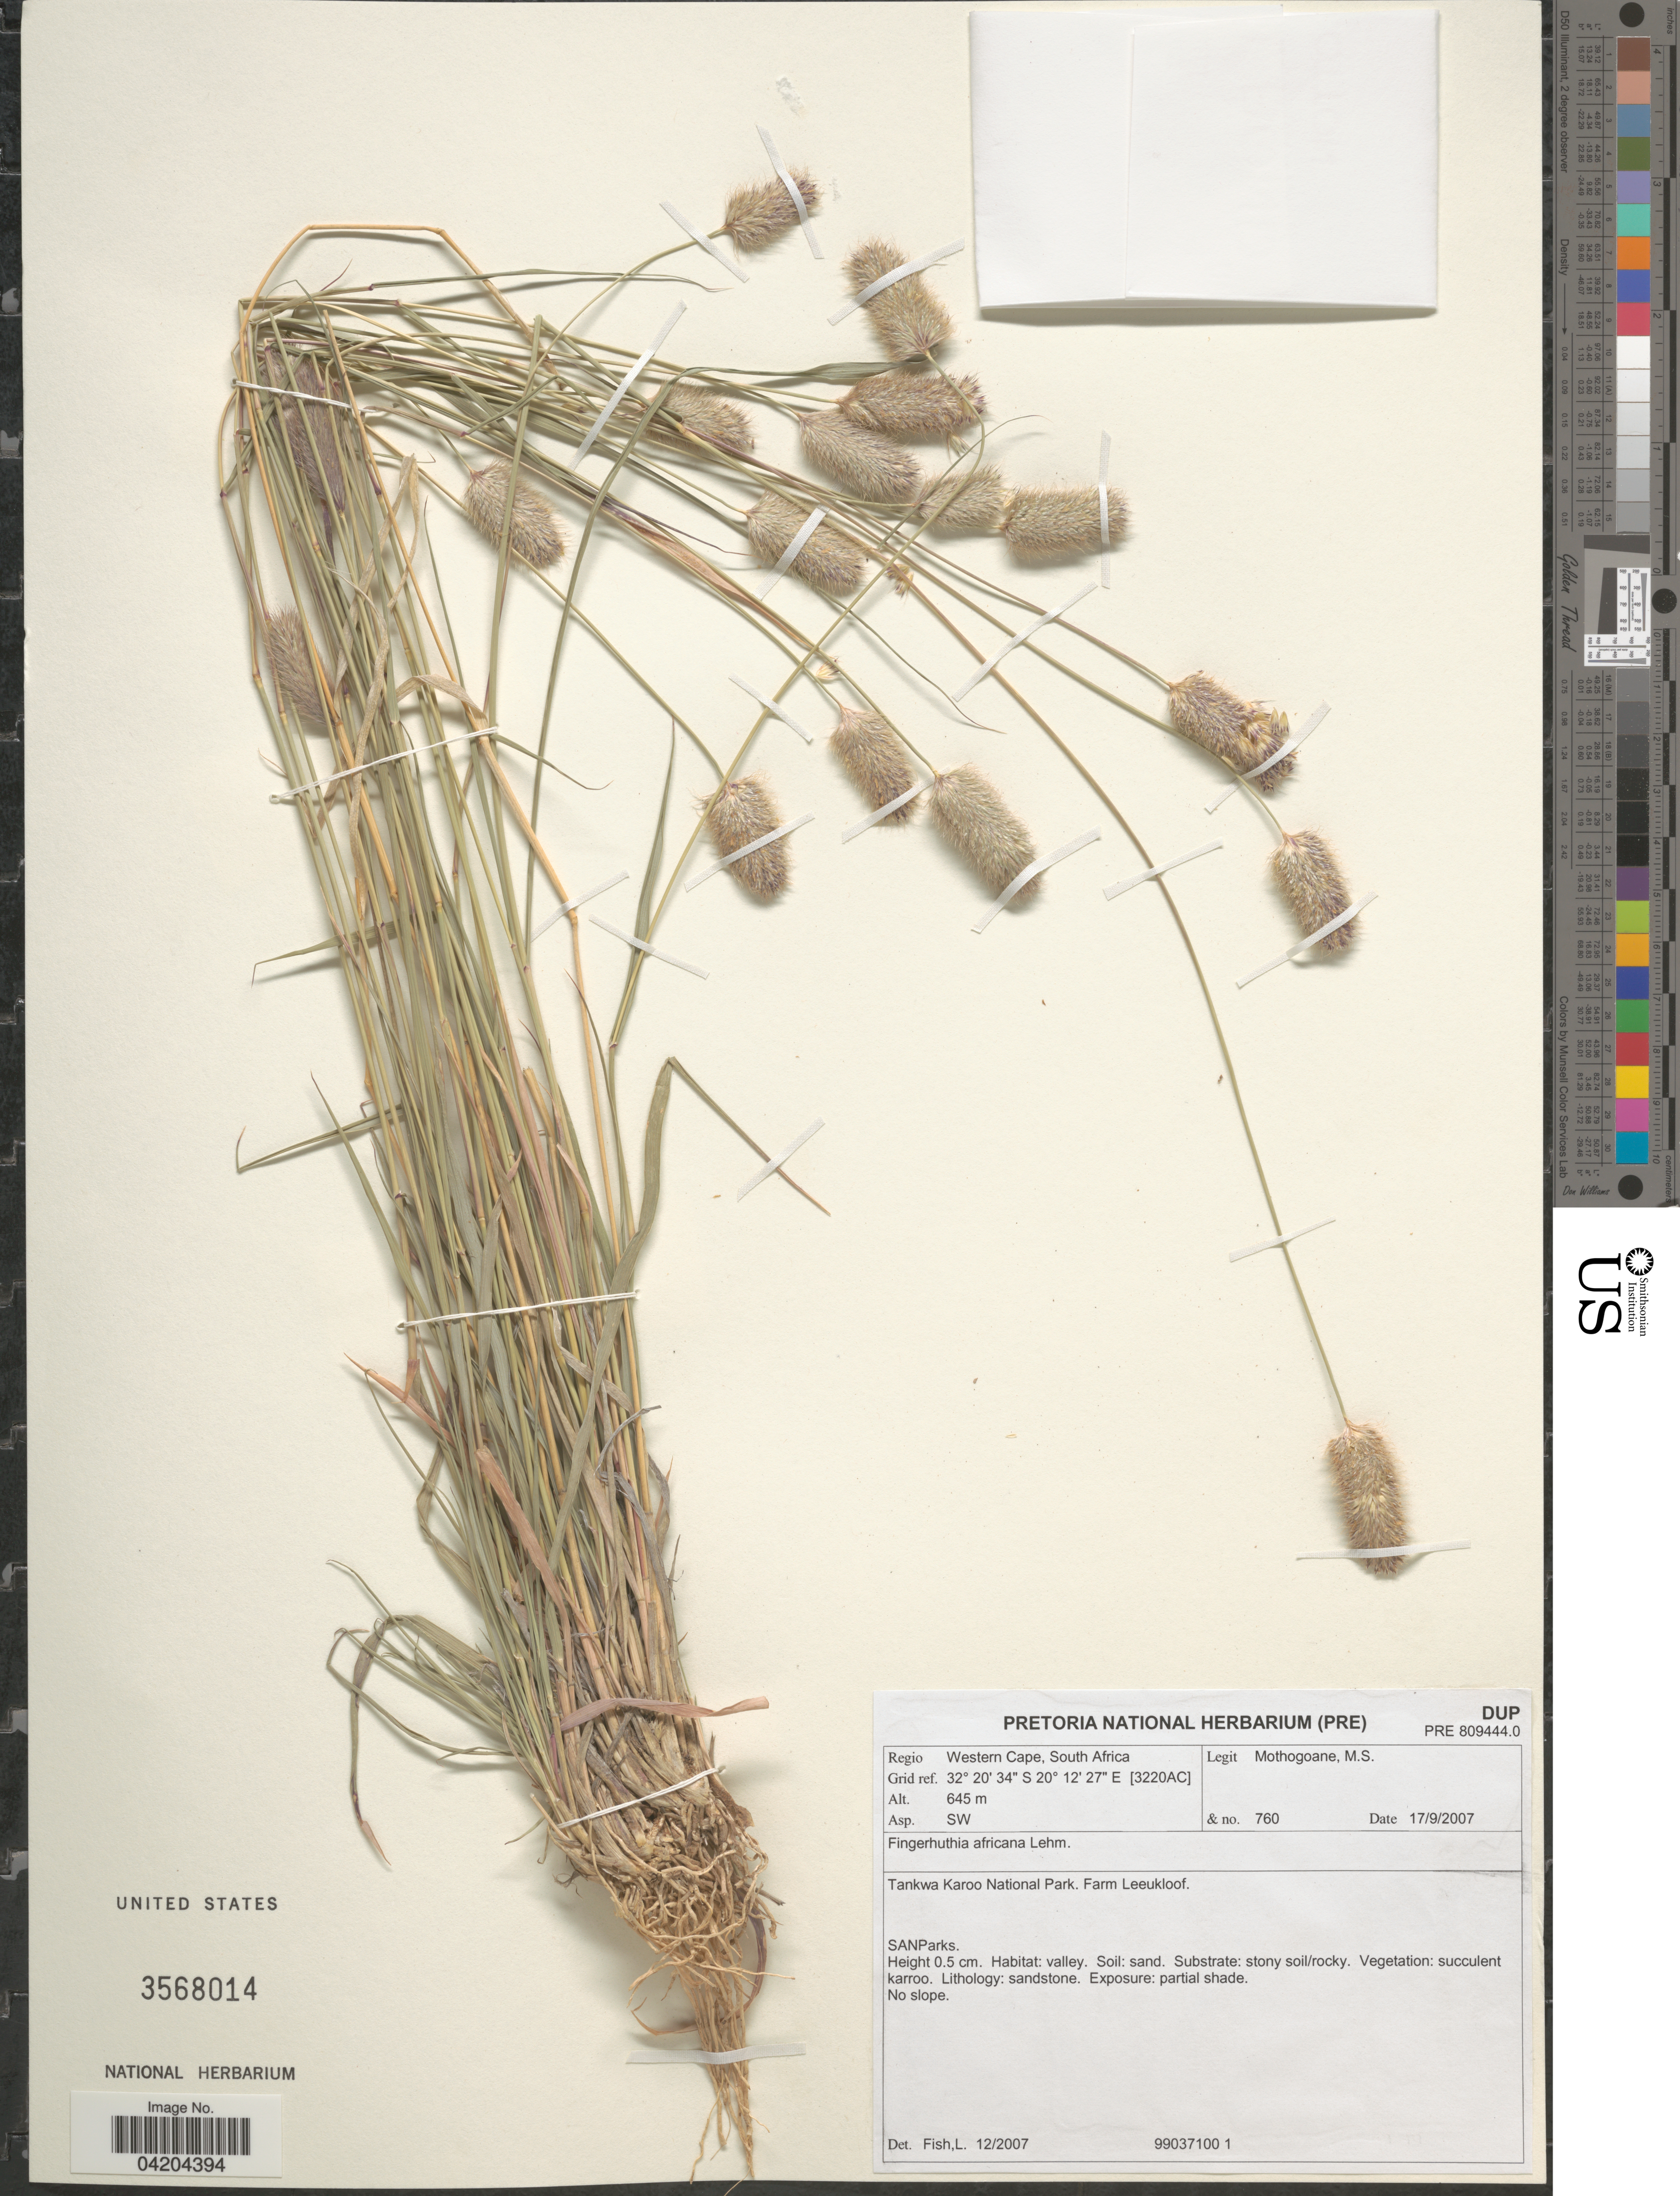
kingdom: Plantae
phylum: Tracheophyta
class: Liliopsida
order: Poales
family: Poaceae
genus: Fingerhuthia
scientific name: Fingerhuthia africana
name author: Nees ex Lehm.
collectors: M. Mothogoane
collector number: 760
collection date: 2007-09-17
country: South Africa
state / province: Western Cape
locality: Regio Western Africa. Grid ref. [3220AC]. Tankwa Karoo National Park. Farm Leeukloof.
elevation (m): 645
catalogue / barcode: US 3568014